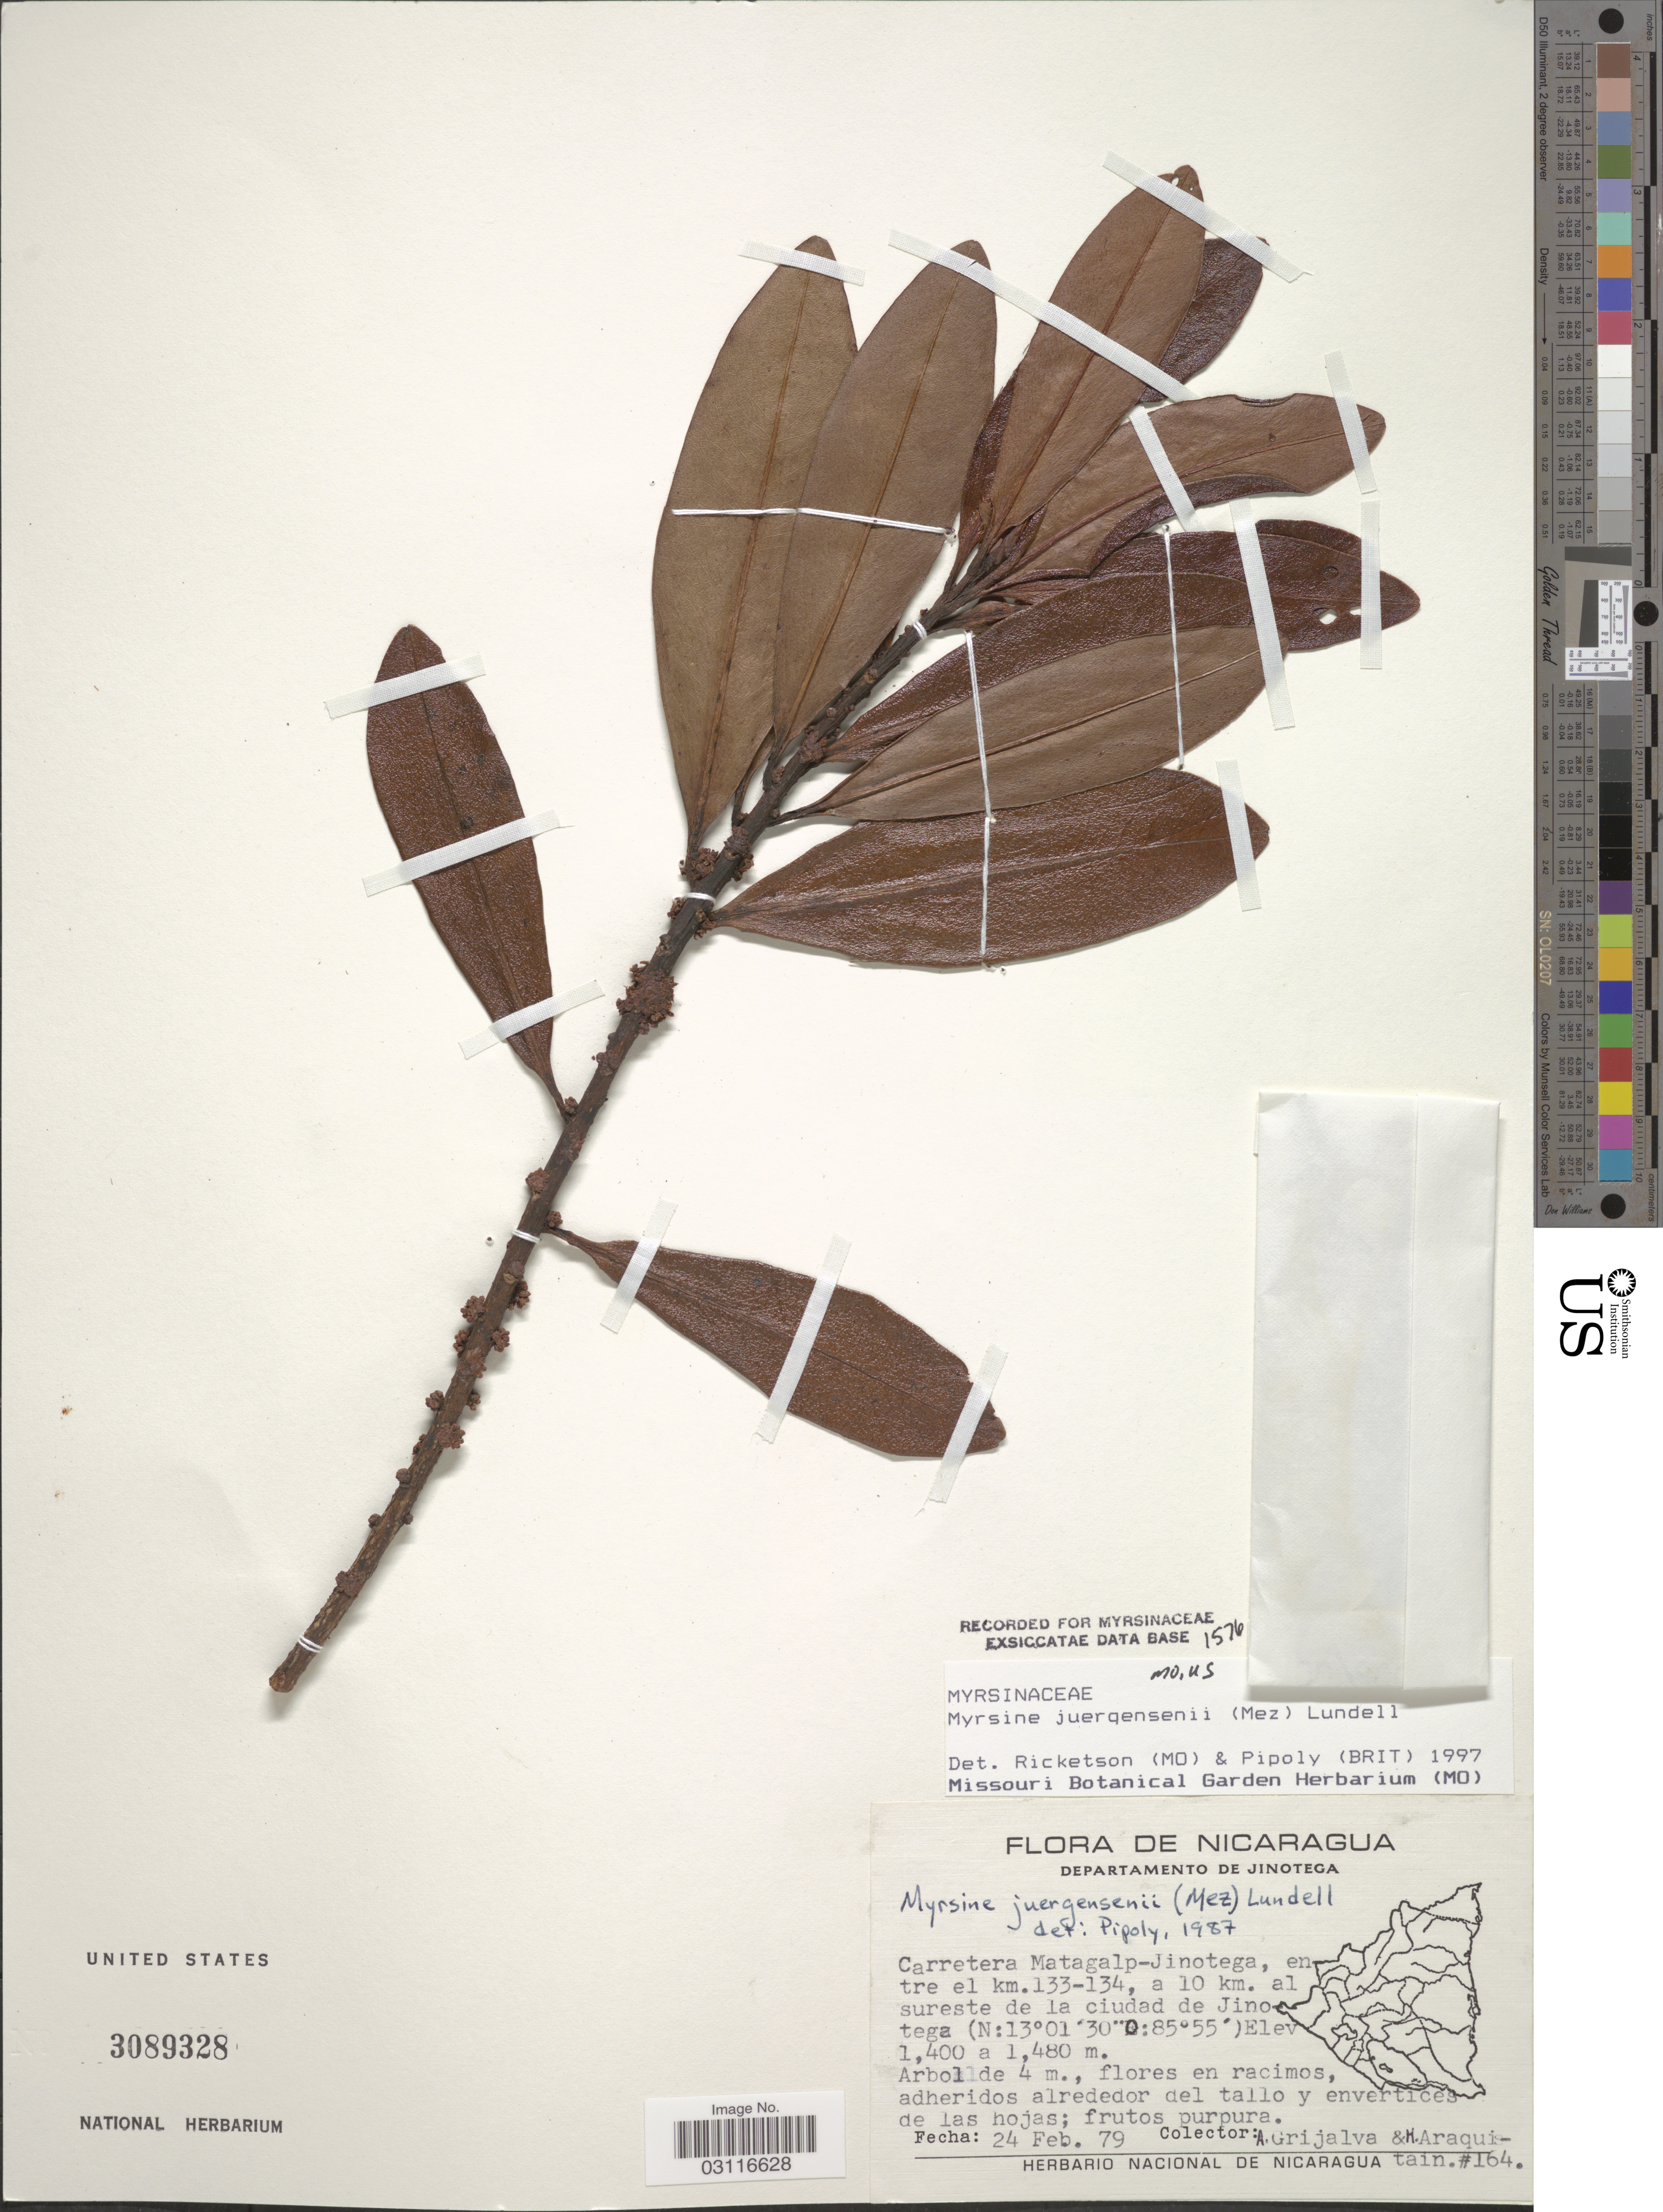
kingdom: Plantae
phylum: Tracheophyta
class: Magnoliopsida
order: Ericales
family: Primulaceae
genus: Myrsine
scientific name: Myrsine juergensenii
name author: (Mez) Lundell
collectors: A. Grijalva & H. Araquistain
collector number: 164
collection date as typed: Transcribed d/m/y: 24/2/79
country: Nicaragua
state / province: Jinotega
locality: Departamento de Jinotega. Carretera Matagalp-Jinotega, entre el km.133-134, a 10 km. al sureste de la ciudad de Jinotega.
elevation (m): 1400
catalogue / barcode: US 3089328